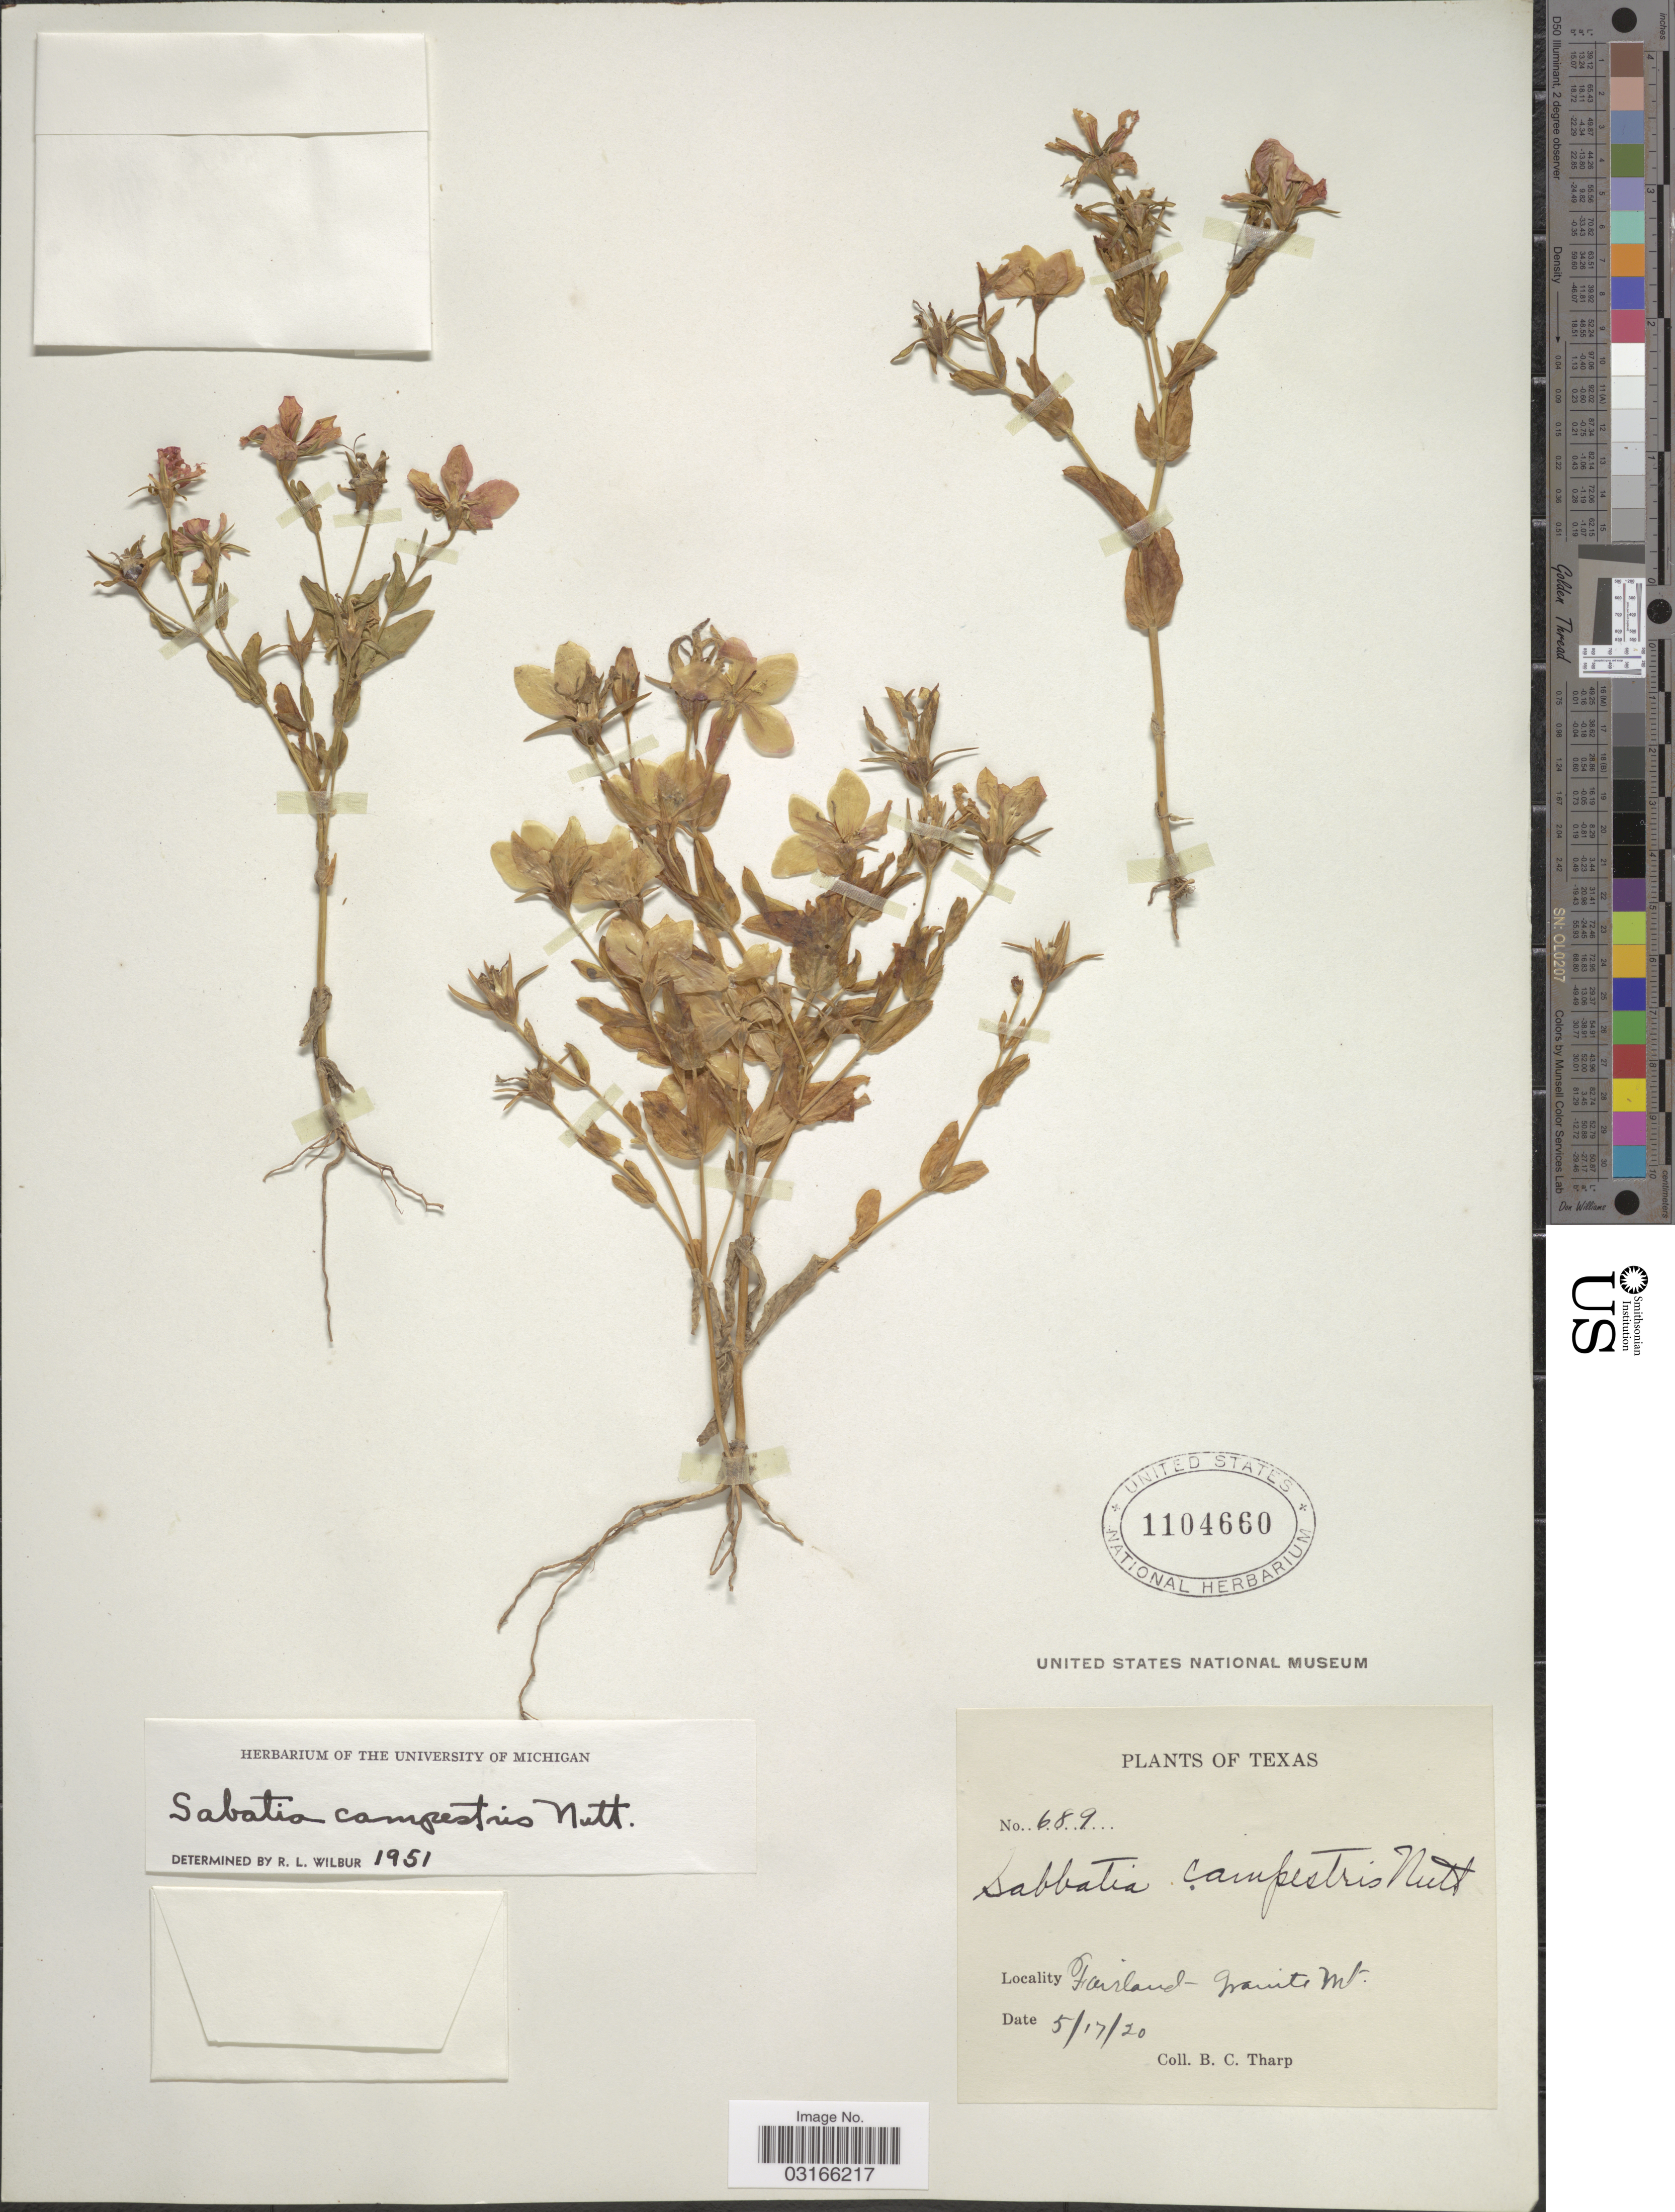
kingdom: Plantae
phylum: Tracheophyta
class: Magnoliopsida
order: Gentianales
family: Gentianaceae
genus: Sabatia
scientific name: Sabatia campestris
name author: Nutt.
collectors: B. C. Tharp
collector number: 689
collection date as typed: Transcribed d/m/y: 17/5/20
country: United States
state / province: Texas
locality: Fairland - Granite Mt.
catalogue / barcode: US 1104660